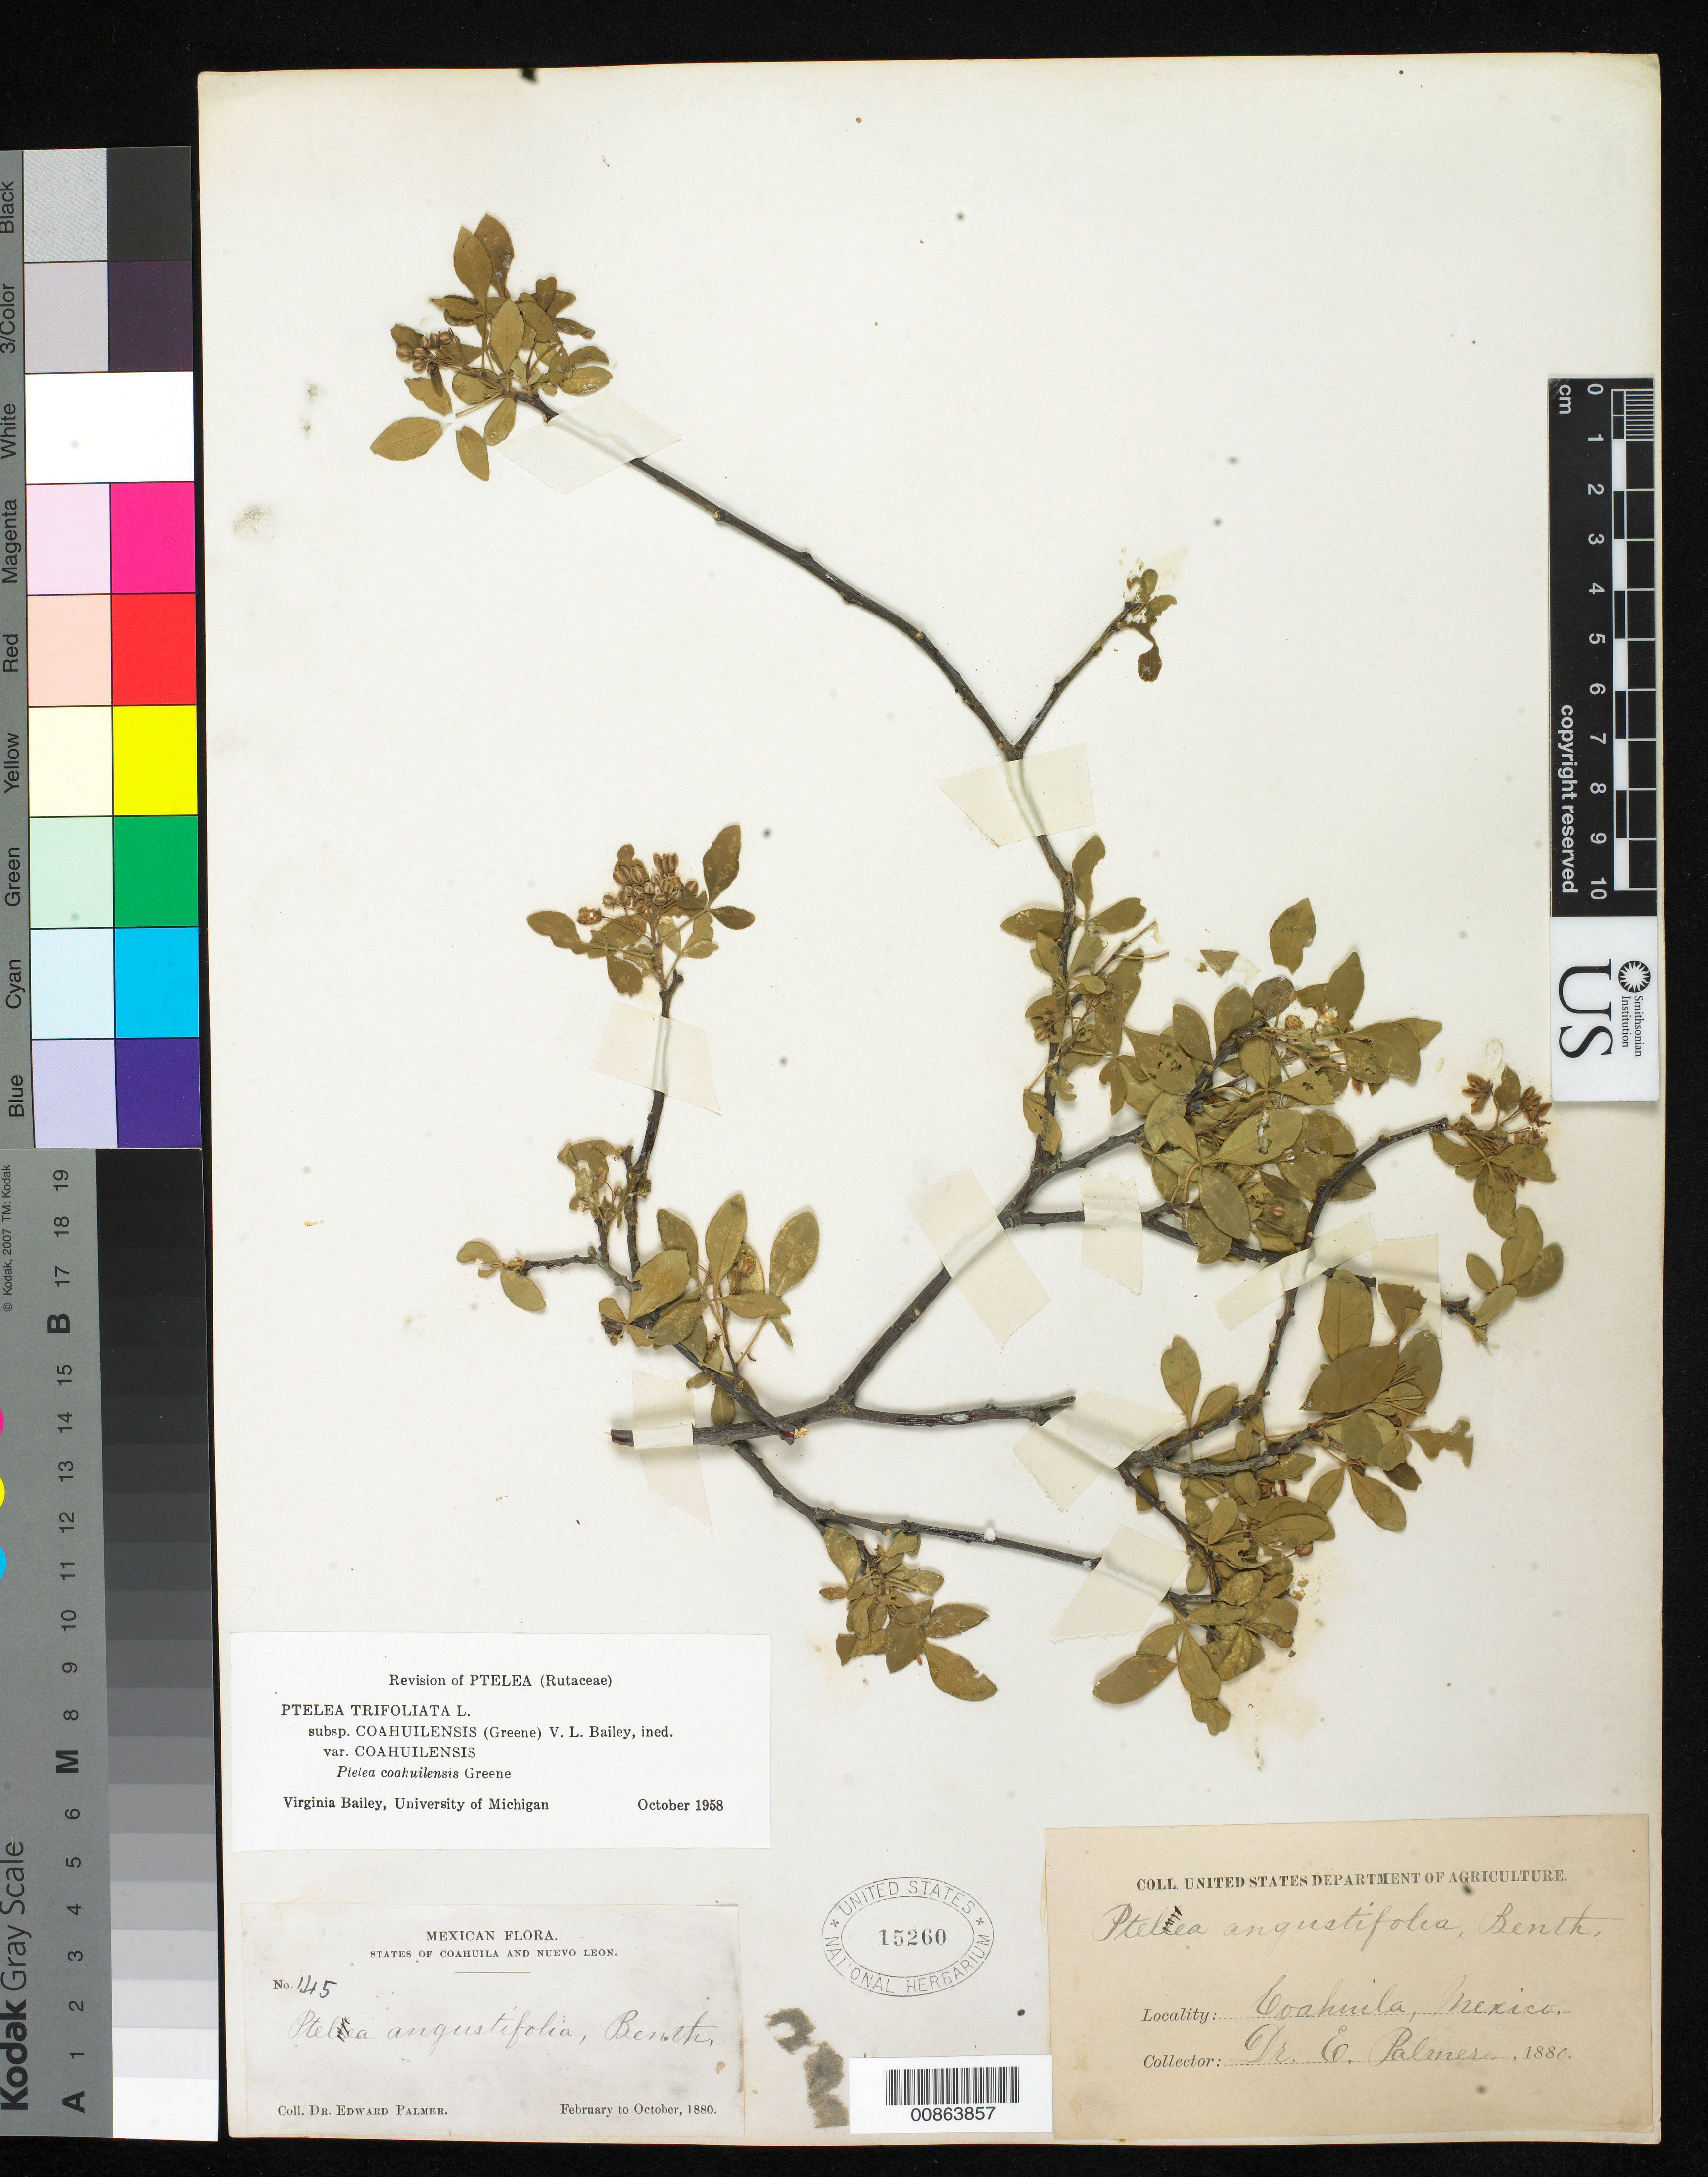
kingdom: Plantae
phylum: Tracheophyta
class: Magnoliopsida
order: Sapindales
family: Rutaceae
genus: Ptelea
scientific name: Ptelea trifoliata subsp. coahuilensis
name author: (Greene) V. L. Bailey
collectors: E. Palmer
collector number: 145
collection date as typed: Feb 1880 to -- Oct 1880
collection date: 1880-02/1880-10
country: Mexico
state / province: Coahuila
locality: Coahuila.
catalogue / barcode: US 15260